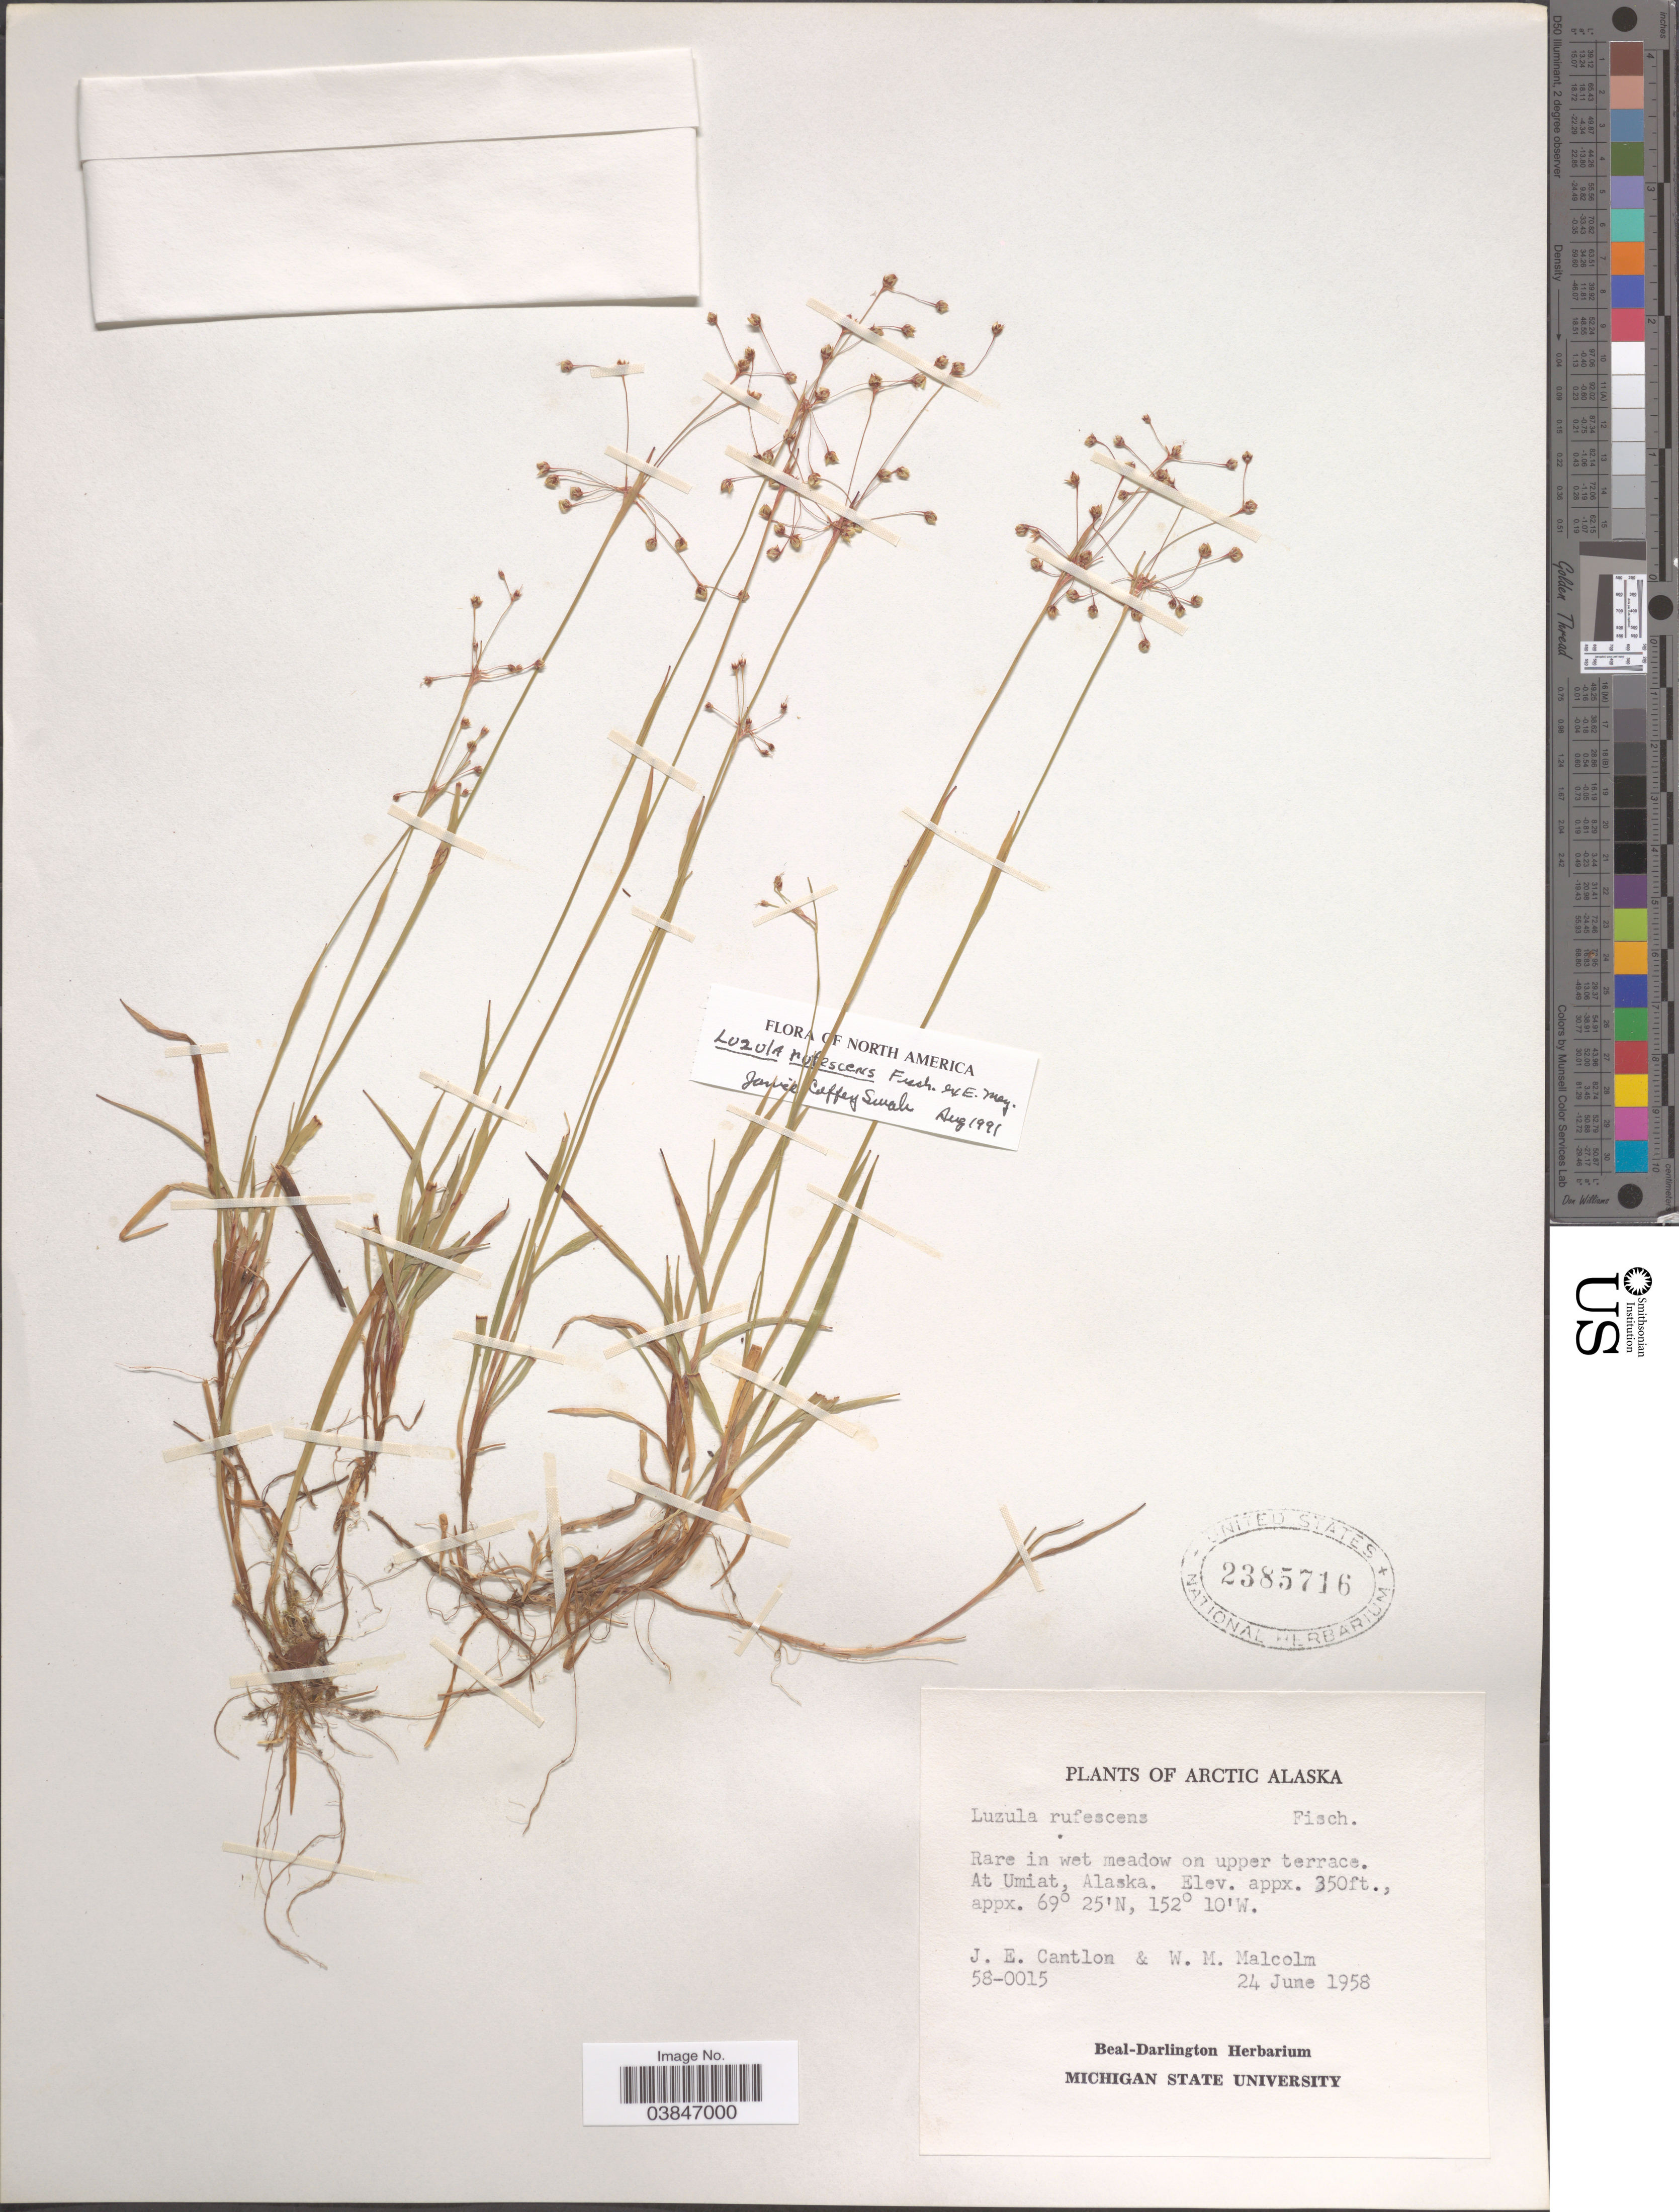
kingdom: Plantae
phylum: Tracheophyta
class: Liliopsida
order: Poales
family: Juncaceae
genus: Luzula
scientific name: Luzula rufescens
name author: Fisch. ex E. Mey.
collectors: J. Cantlon & W. Malcolm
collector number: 58-0015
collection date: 1958-06-24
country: United States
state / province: Alaska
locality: Arctic Alaska. At Umiat.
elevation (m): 107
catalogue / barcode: US 2385716